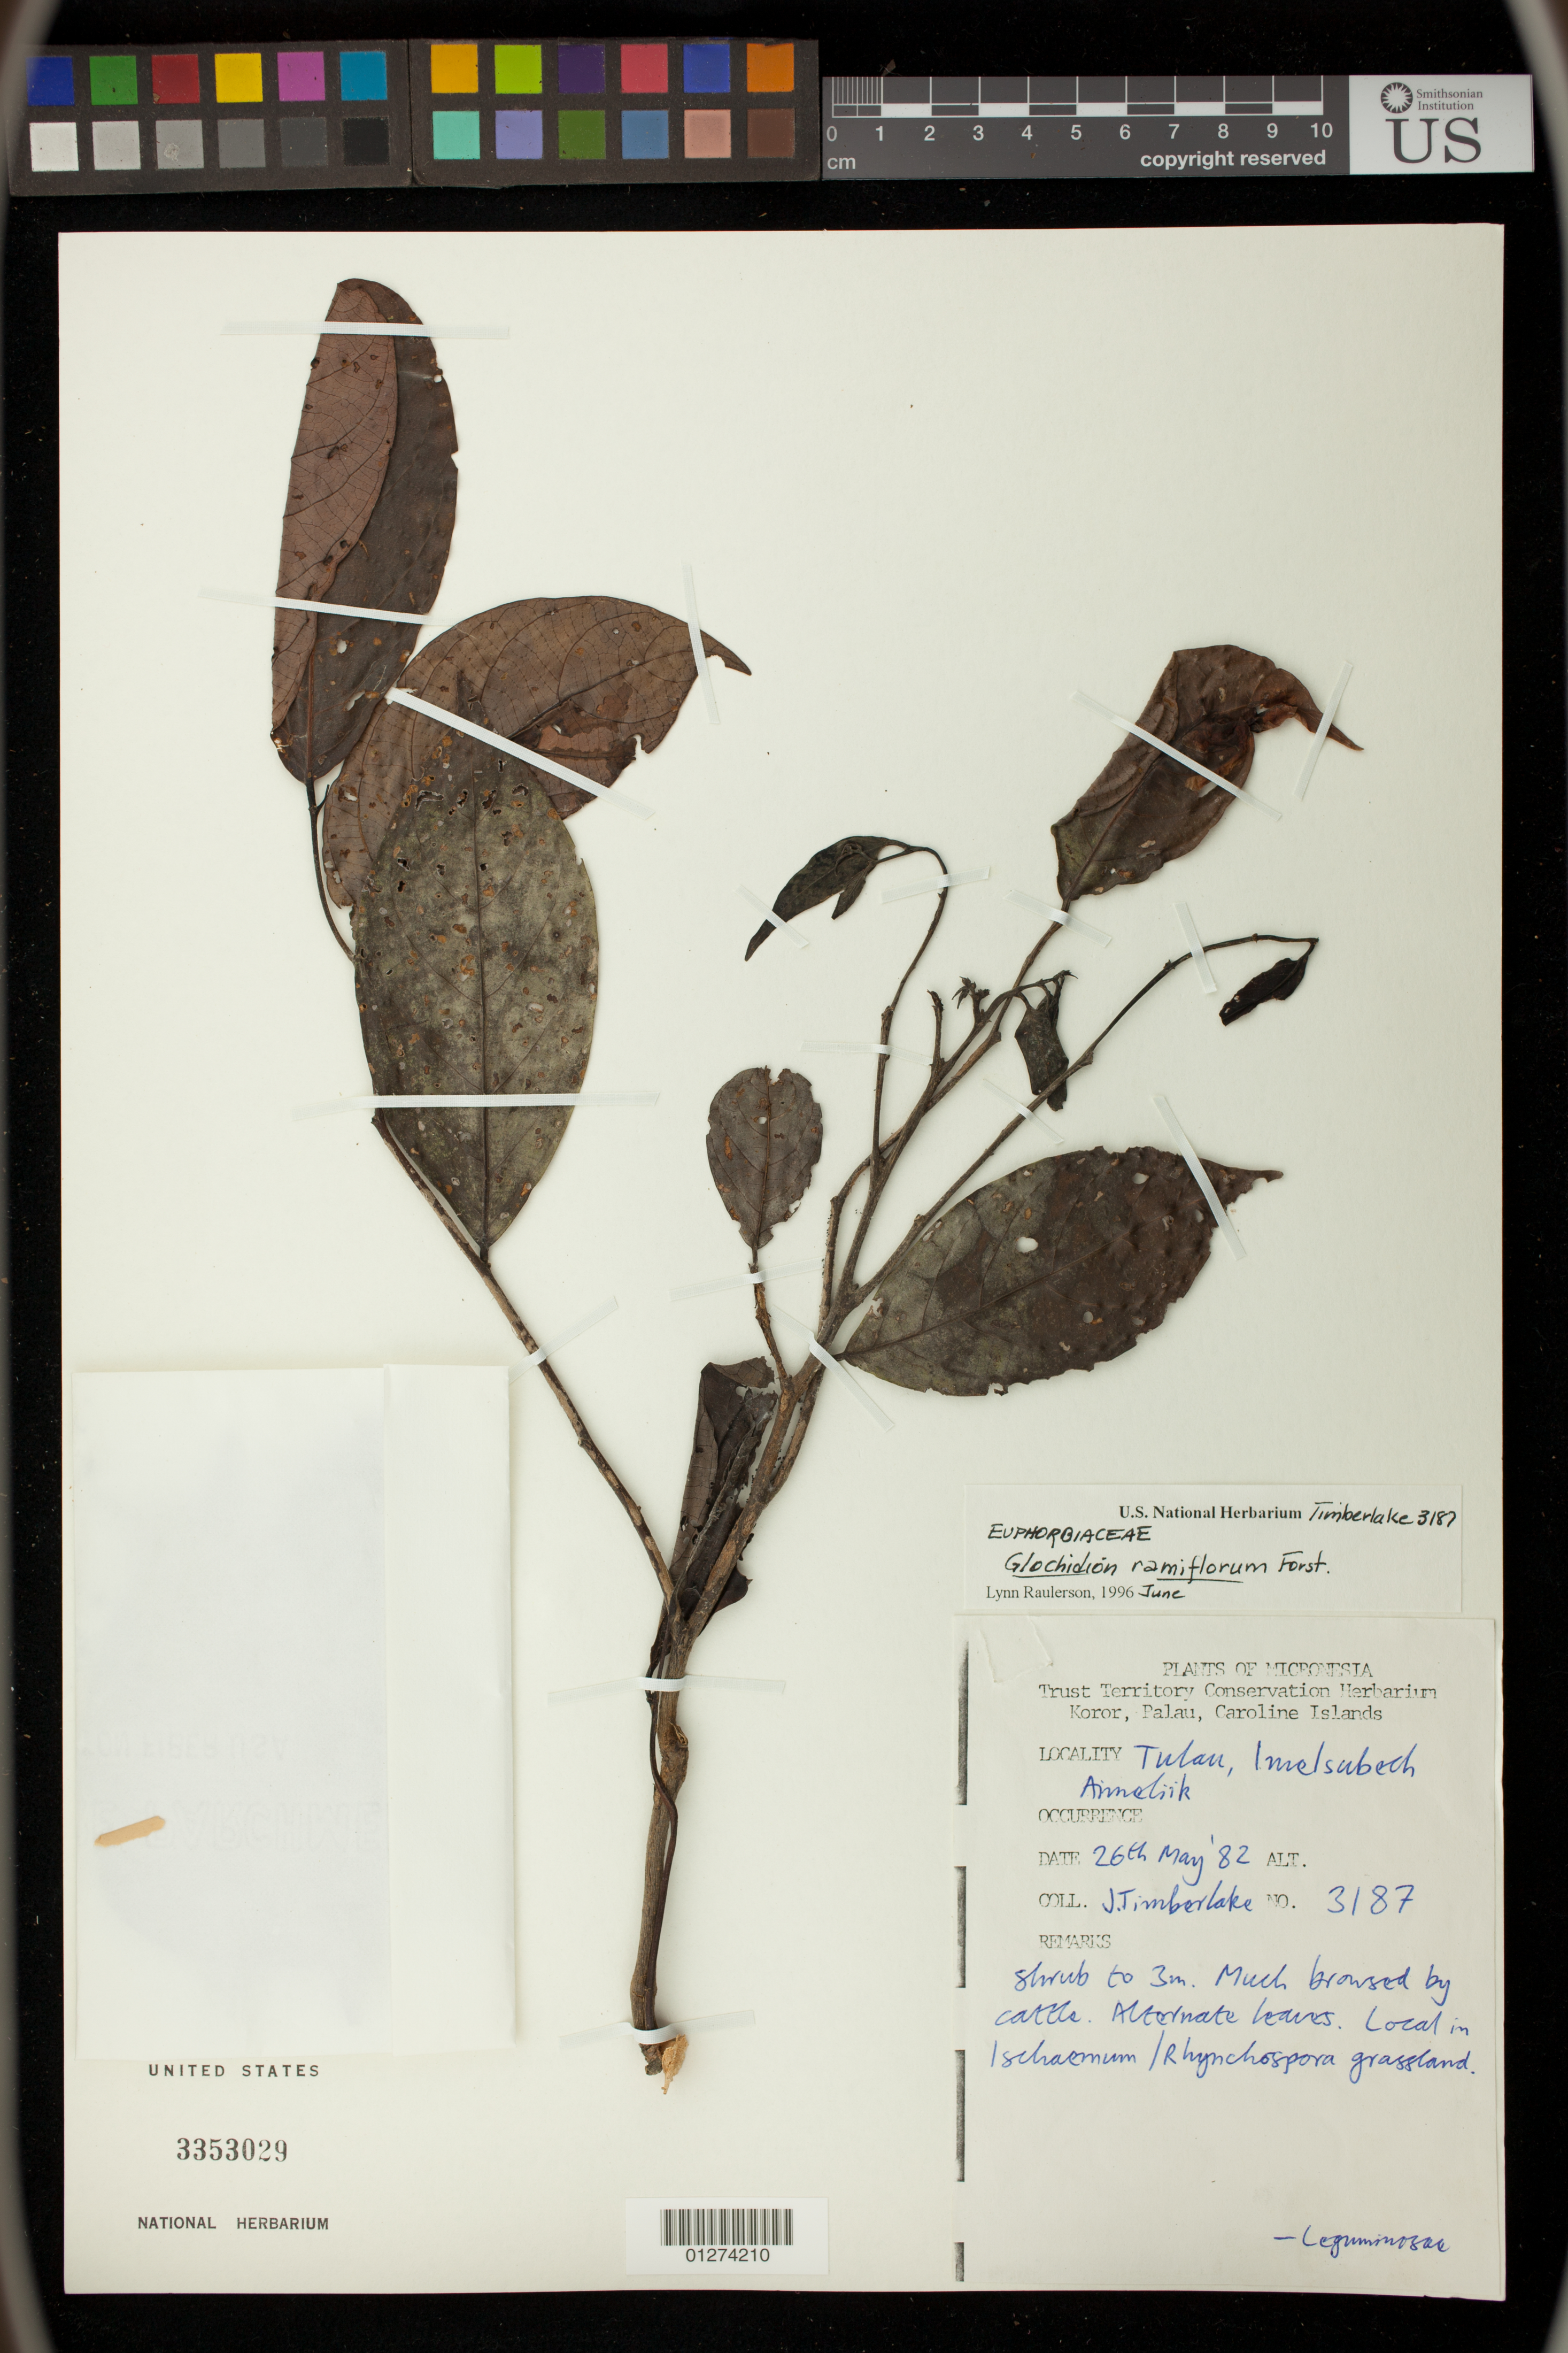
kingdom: Plantae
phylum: Tracheophyta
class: Magnoliopsida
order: Malpighiales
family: Phyllanthaceae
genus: Glochidion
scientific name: Glochidion ramiflorum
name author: J.R. Forst. & G. Forst.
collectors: J. Timberlake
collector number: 3187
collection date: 1982-05-26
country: Palau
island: Babeldaob [Babelthuap]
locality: Tulan, Imelsubeth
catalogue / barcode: US 3353029